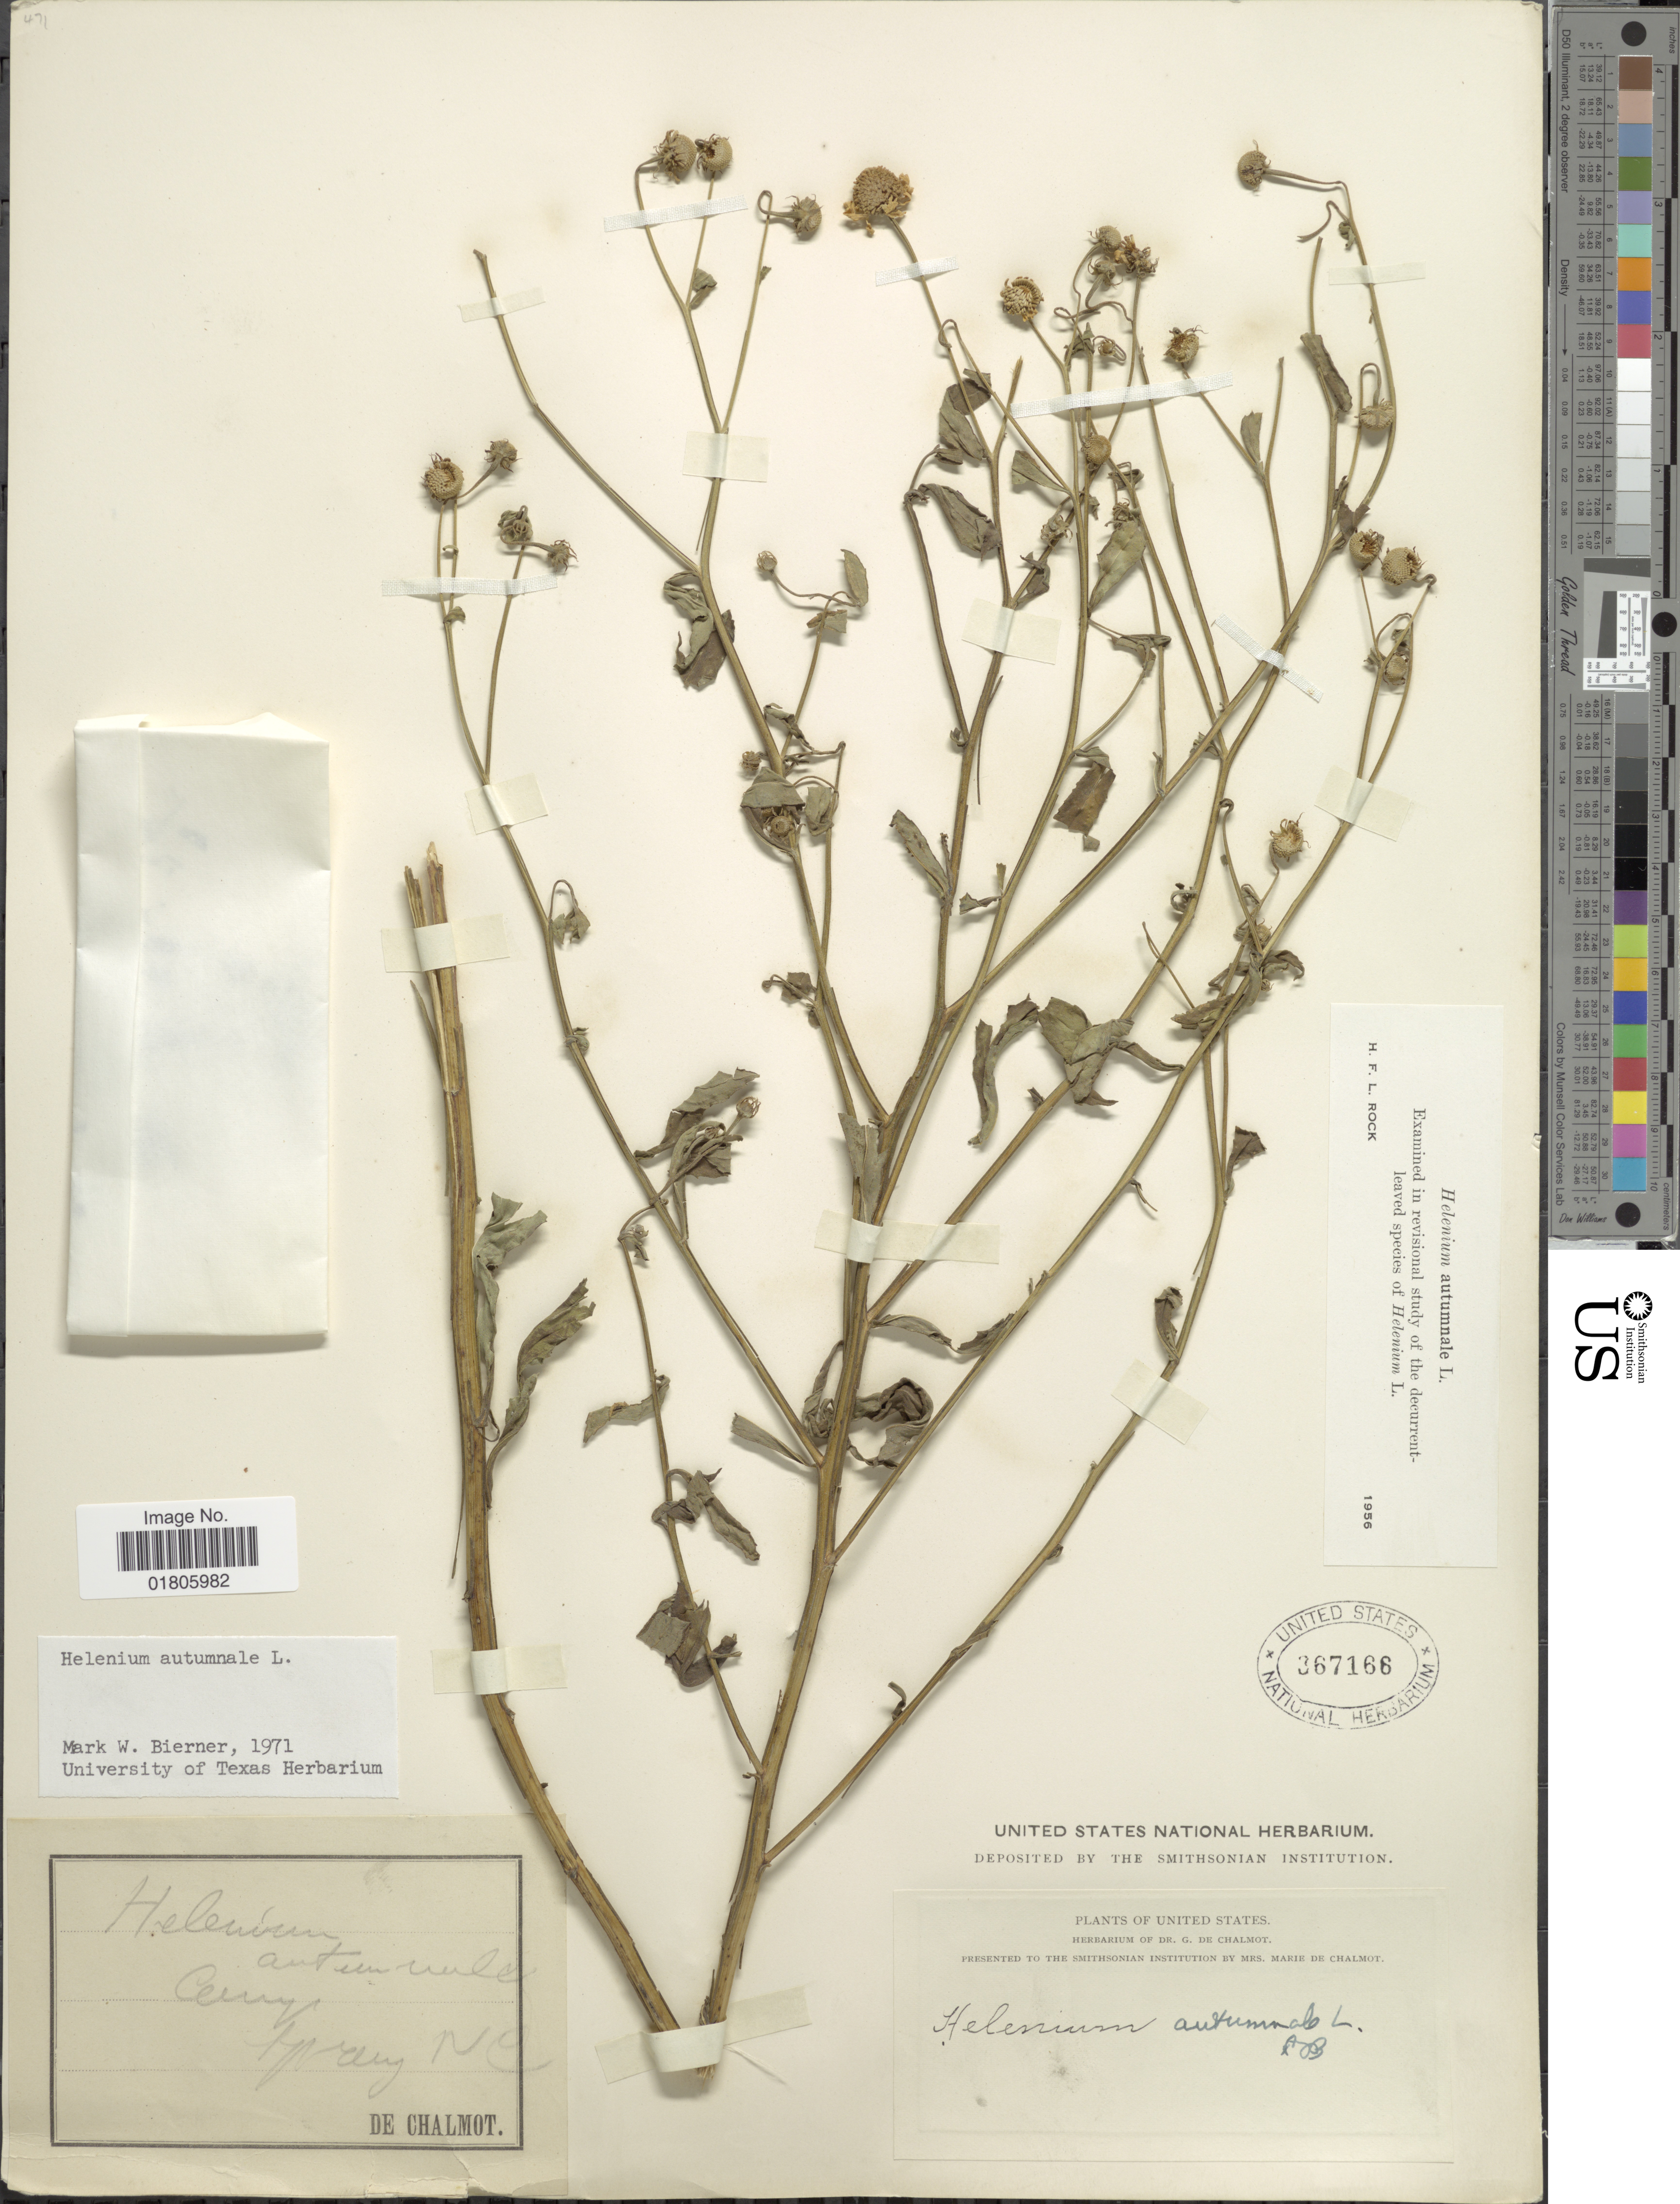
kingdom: Plantae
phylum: Tracheophyta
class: Magnoliopsida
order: Asterales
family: Asteraceae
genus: Helenium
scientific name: Helenium autumnale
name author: L.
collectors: G. de Chalmot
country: United States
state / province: North Carolina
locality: Cerry Spray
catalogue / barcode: US 367166